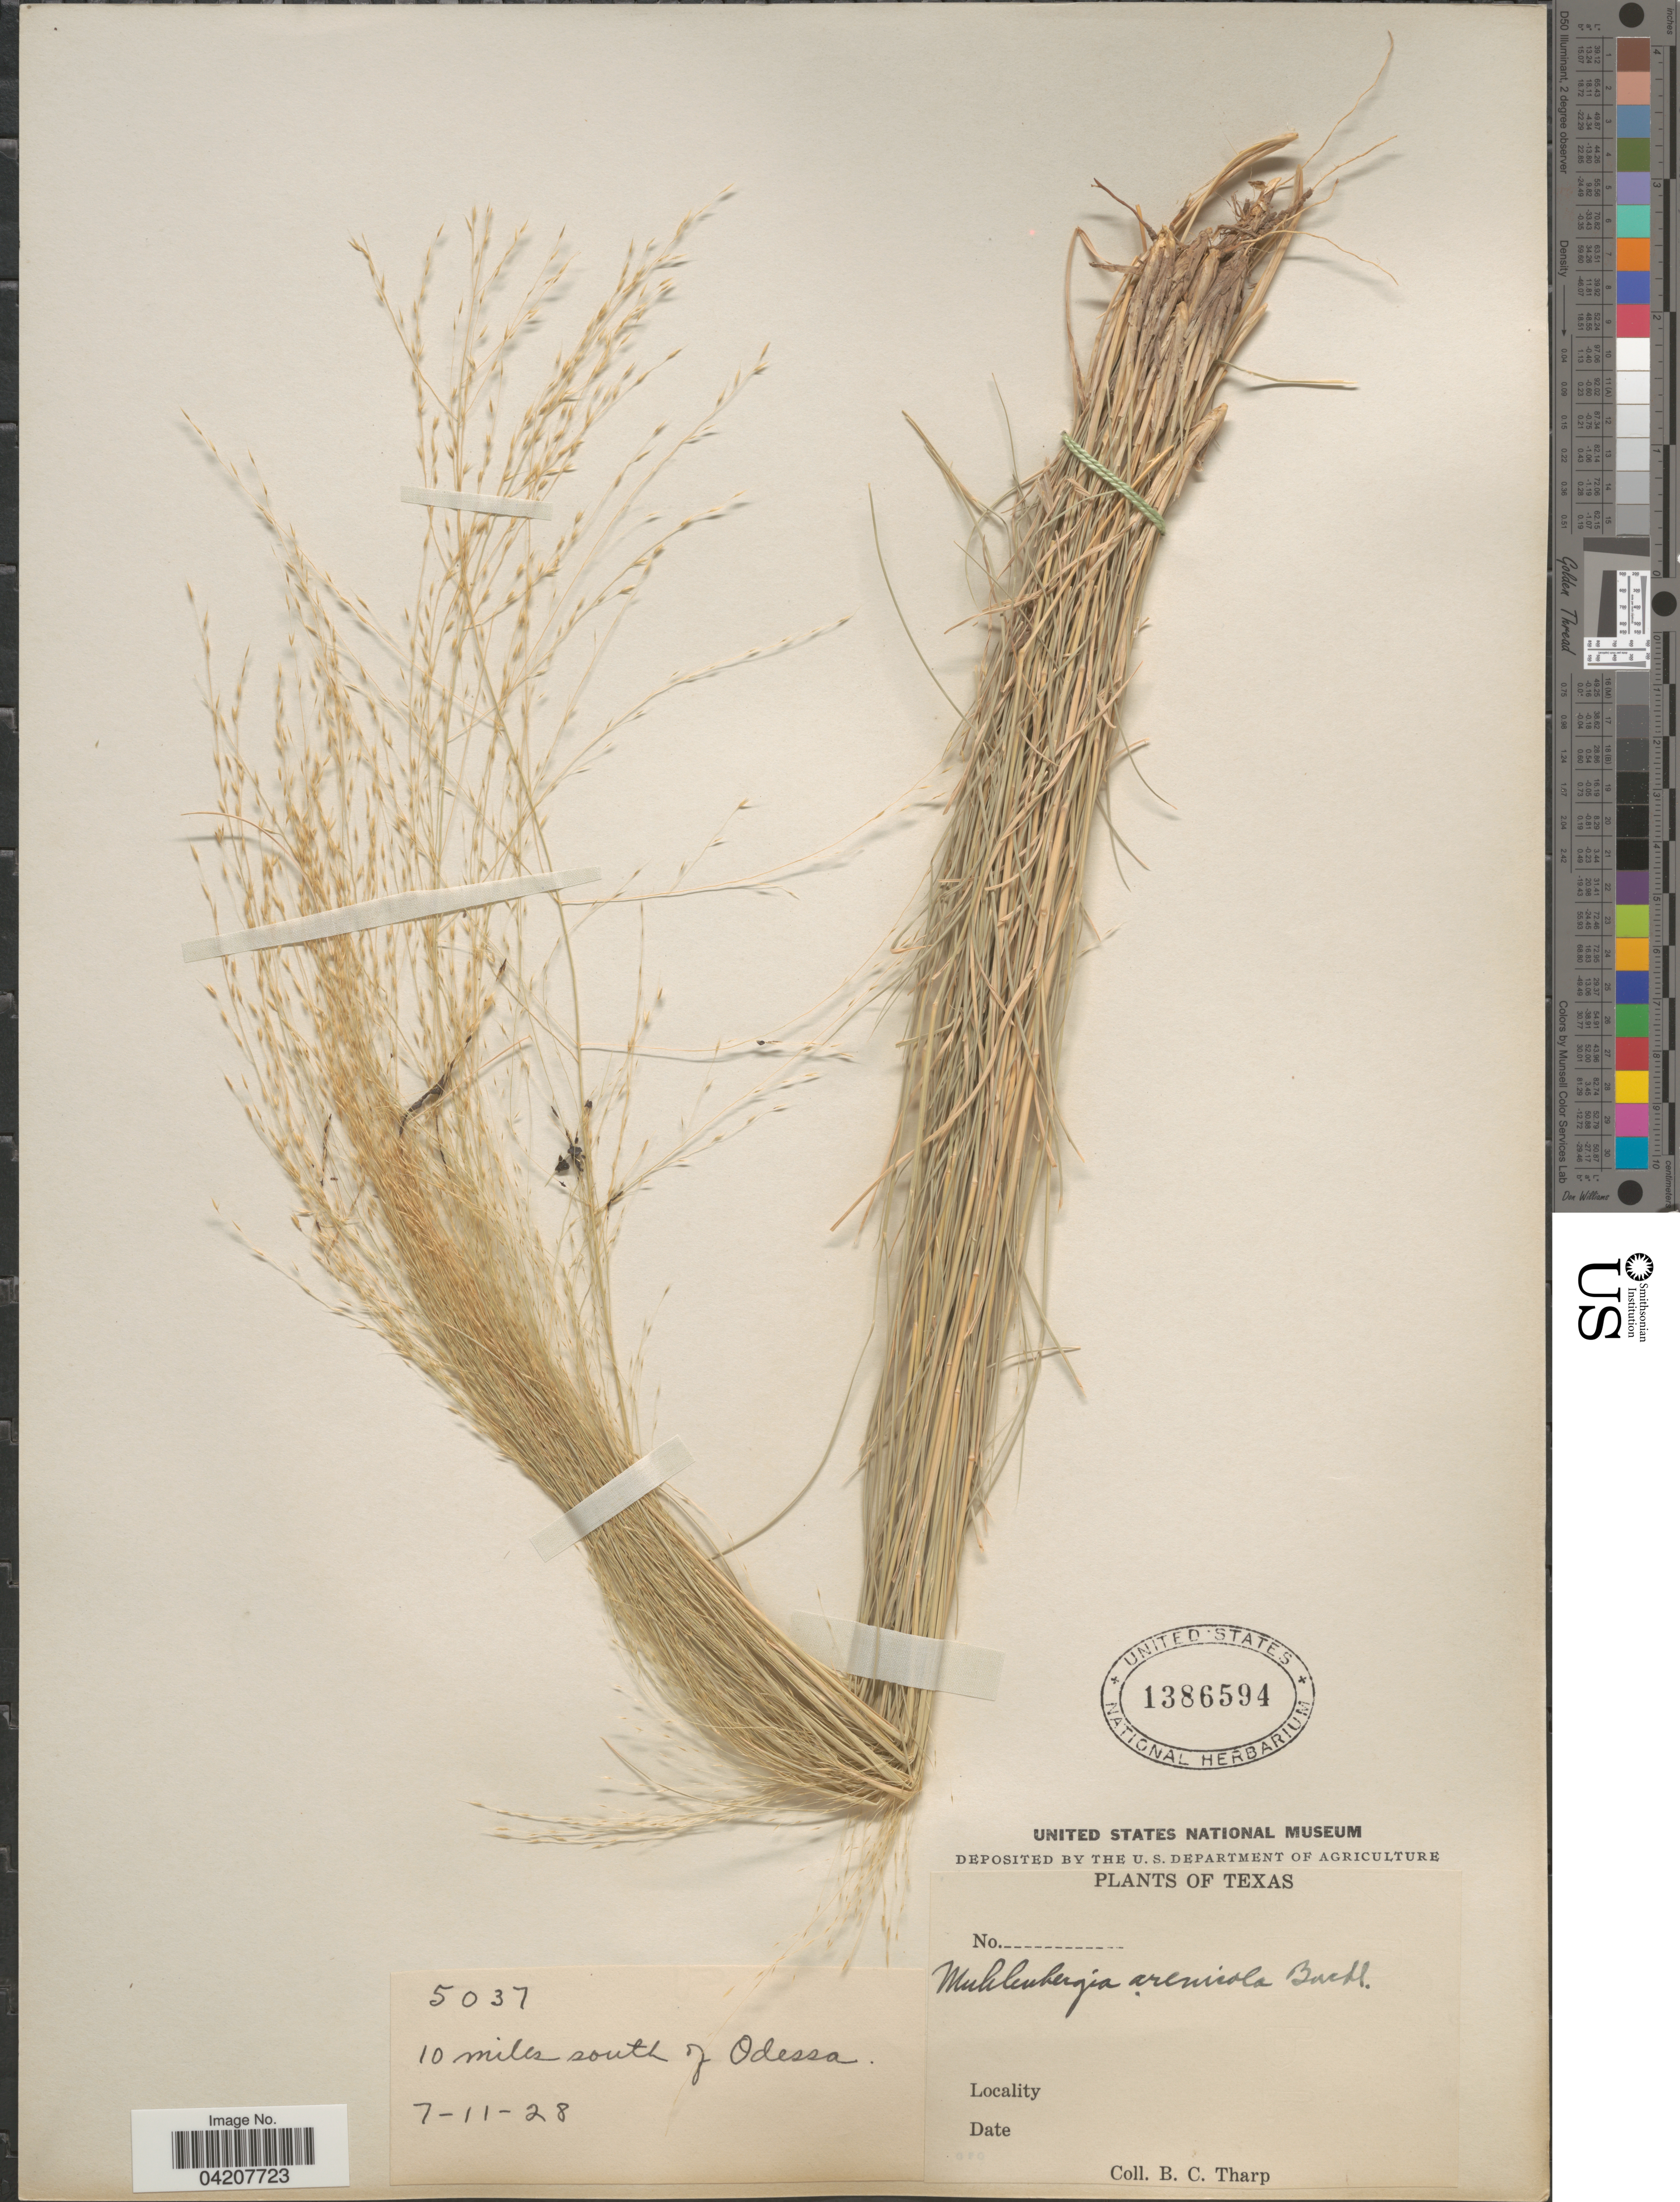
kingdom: Plantae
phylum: Tracheophyta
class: Liliopsida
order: Poales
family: Poaceae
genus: Muhlenbergia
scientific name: Muhlenbergia arenicola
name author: Buckley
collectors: B. C. Tharp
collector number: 5037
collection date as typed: Transcribed d/m/y: 11/7/28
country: United States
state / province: Texas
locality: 10 miles south of Odessa.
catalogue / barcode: US 1386594